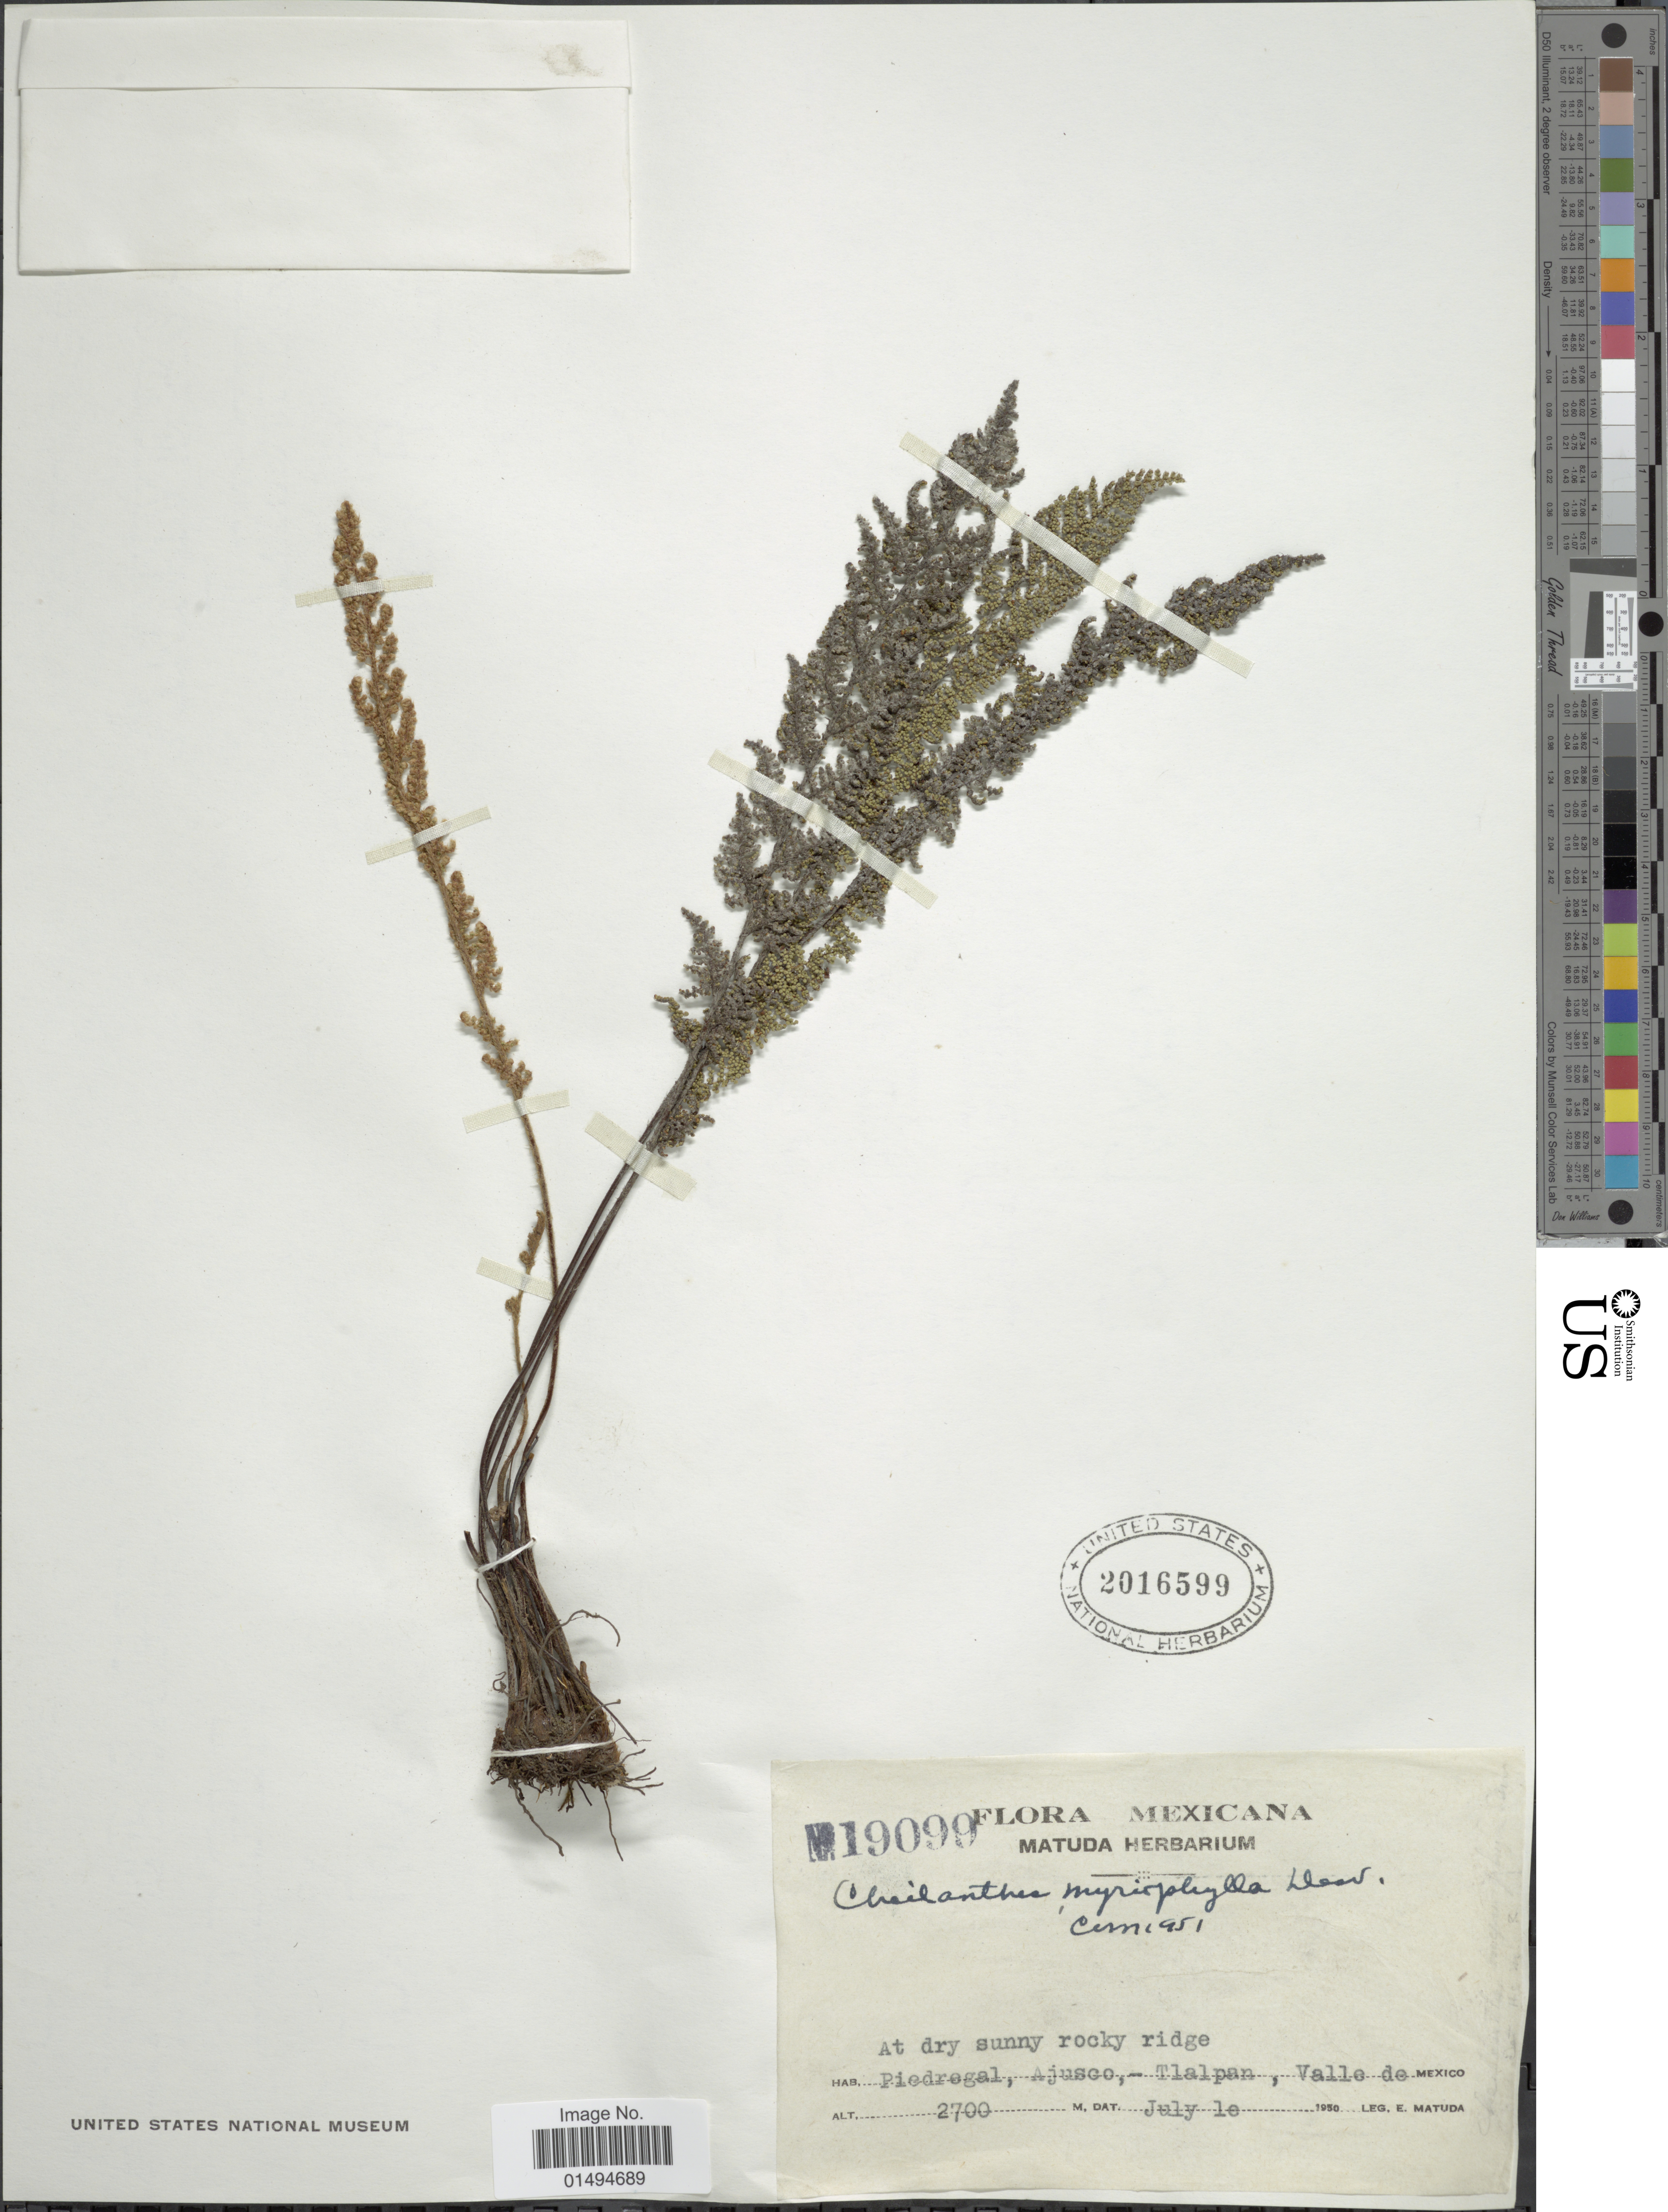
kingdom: Plantae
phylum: Tracheophyta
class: Polypodiopsida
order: Polypodiales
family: Pteridaceae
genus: Myriopteris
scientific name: Myriopteris myriophylla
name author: (Desv.) J. Sm.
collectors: E. Matuda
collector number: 19099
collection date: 1950-07-01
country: Mexico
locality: Piedregal, Ajusco, -Tlalpan, Valle de Mexico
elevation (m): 2700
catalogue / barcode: US 2016599